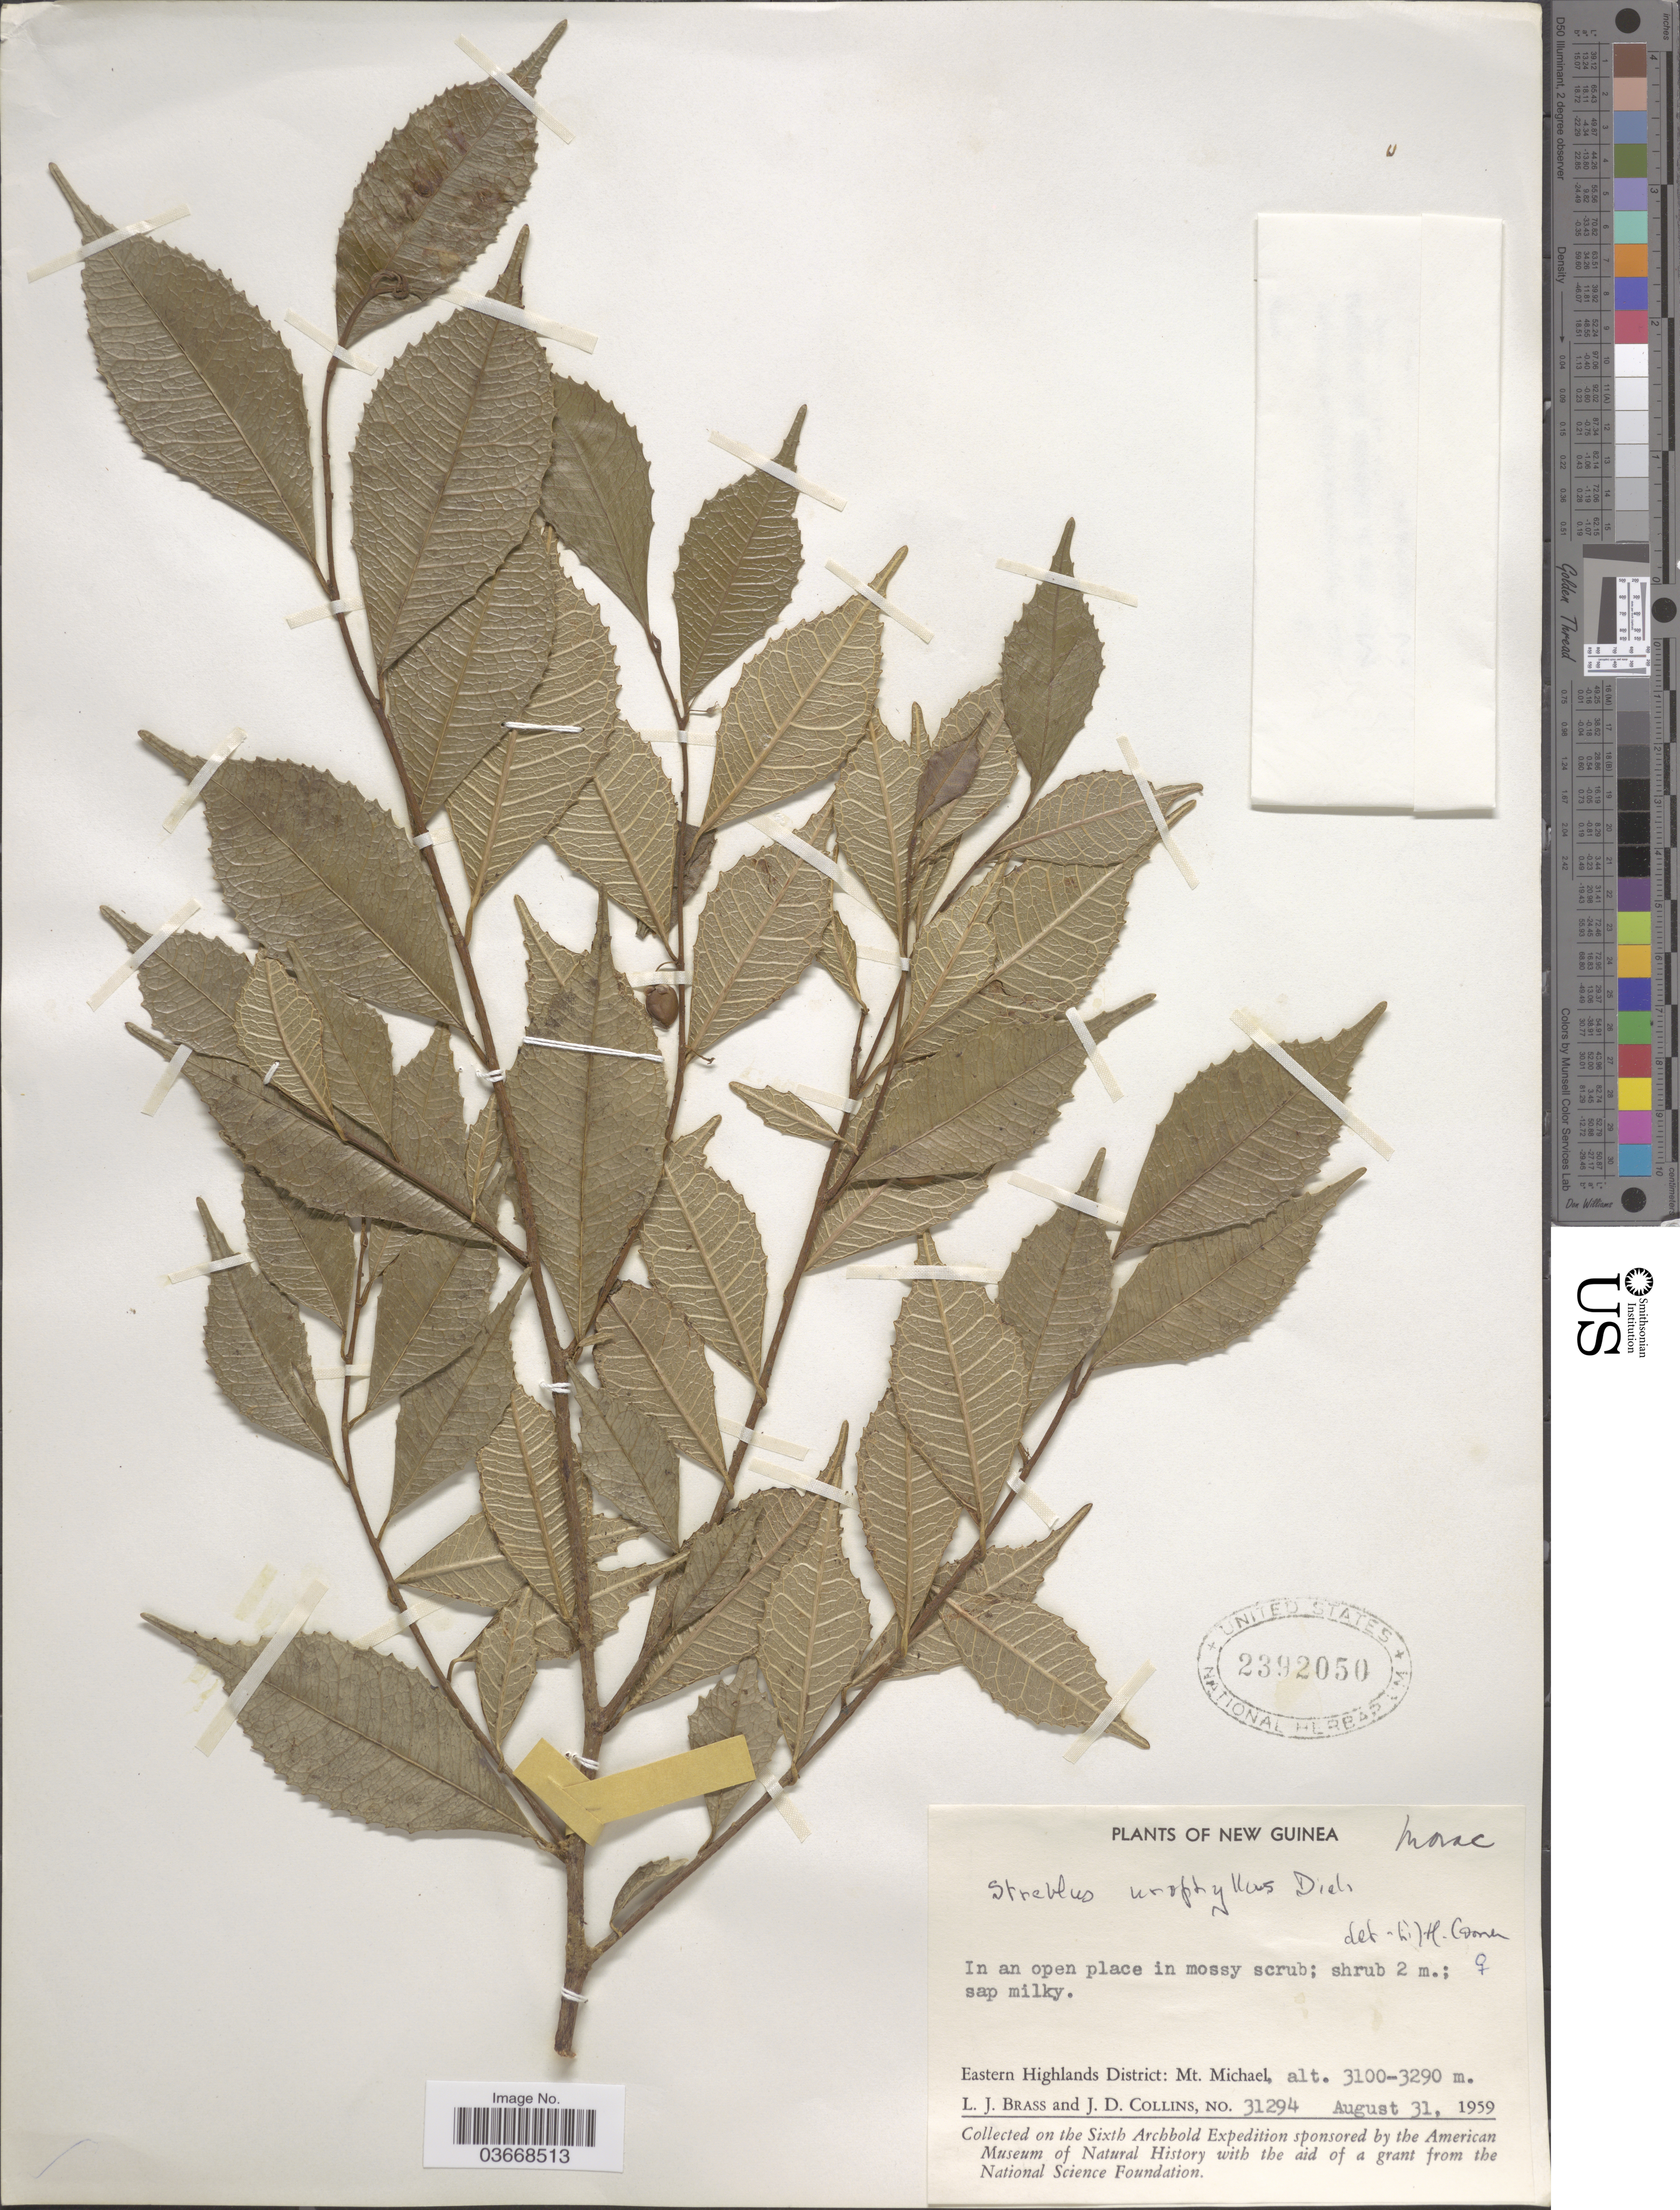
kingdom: Plantae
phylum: Tracheophyta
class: Magnoliopsida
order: Rosales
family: Moraceae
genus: Paratrophis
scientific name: Paratrophis glabra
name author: (Merr.) Steenis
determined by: Wagner, W. L., (BOT), Smithsonian Institution - National Museum of Natural History (UNITED STATES)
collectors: L. J. Brass & J. Collins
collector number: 31294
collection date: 1959-08-31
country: Papua New Guinea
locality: New Guinea. Eastern Highlands District: Mt. Michael.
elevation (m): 3100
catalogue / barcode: US 2392050